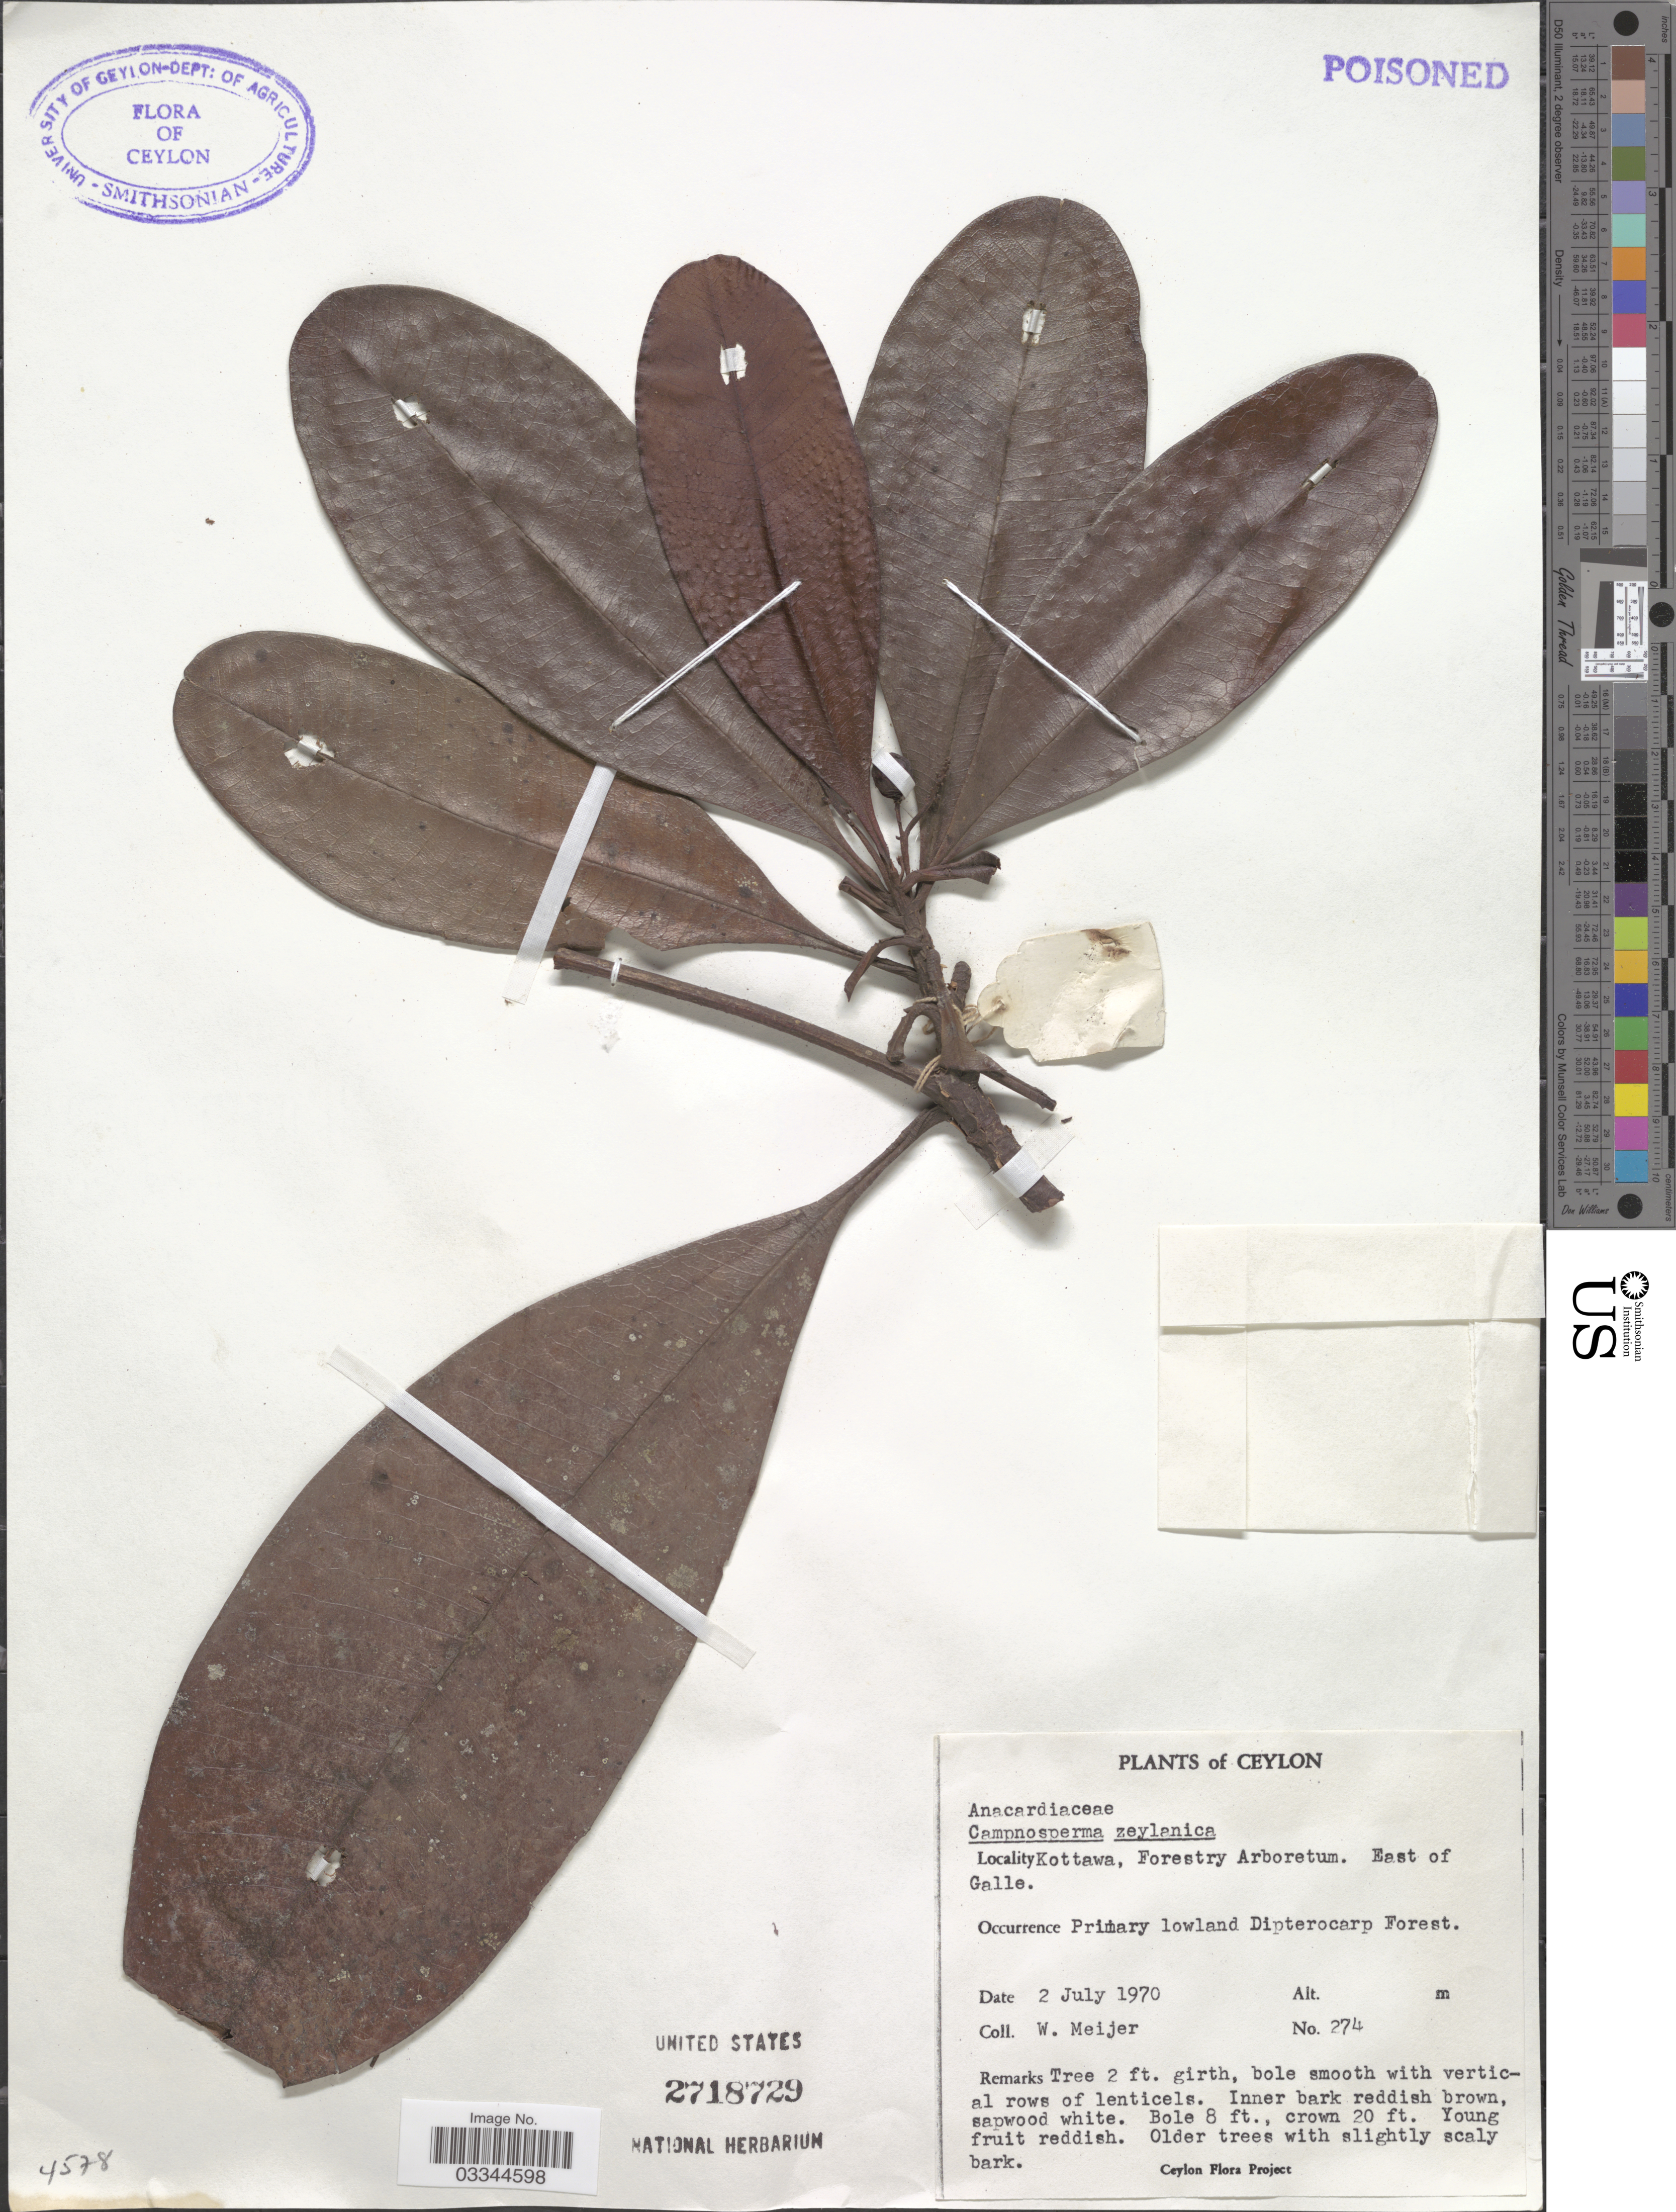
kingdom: Plantae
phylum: Tracheophyta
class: Magnoliopsida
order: Sapindales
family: Anacardiaceae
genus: Campnosperma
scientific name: Campnosperma zeylanicum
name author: Thwaites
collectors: W. Meijer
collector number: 274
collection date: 1970-07-02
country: Sri Lanka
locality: Ceylon. Kottawa, Forestry Arboretum. East of Galle.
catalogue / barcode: US 2718729